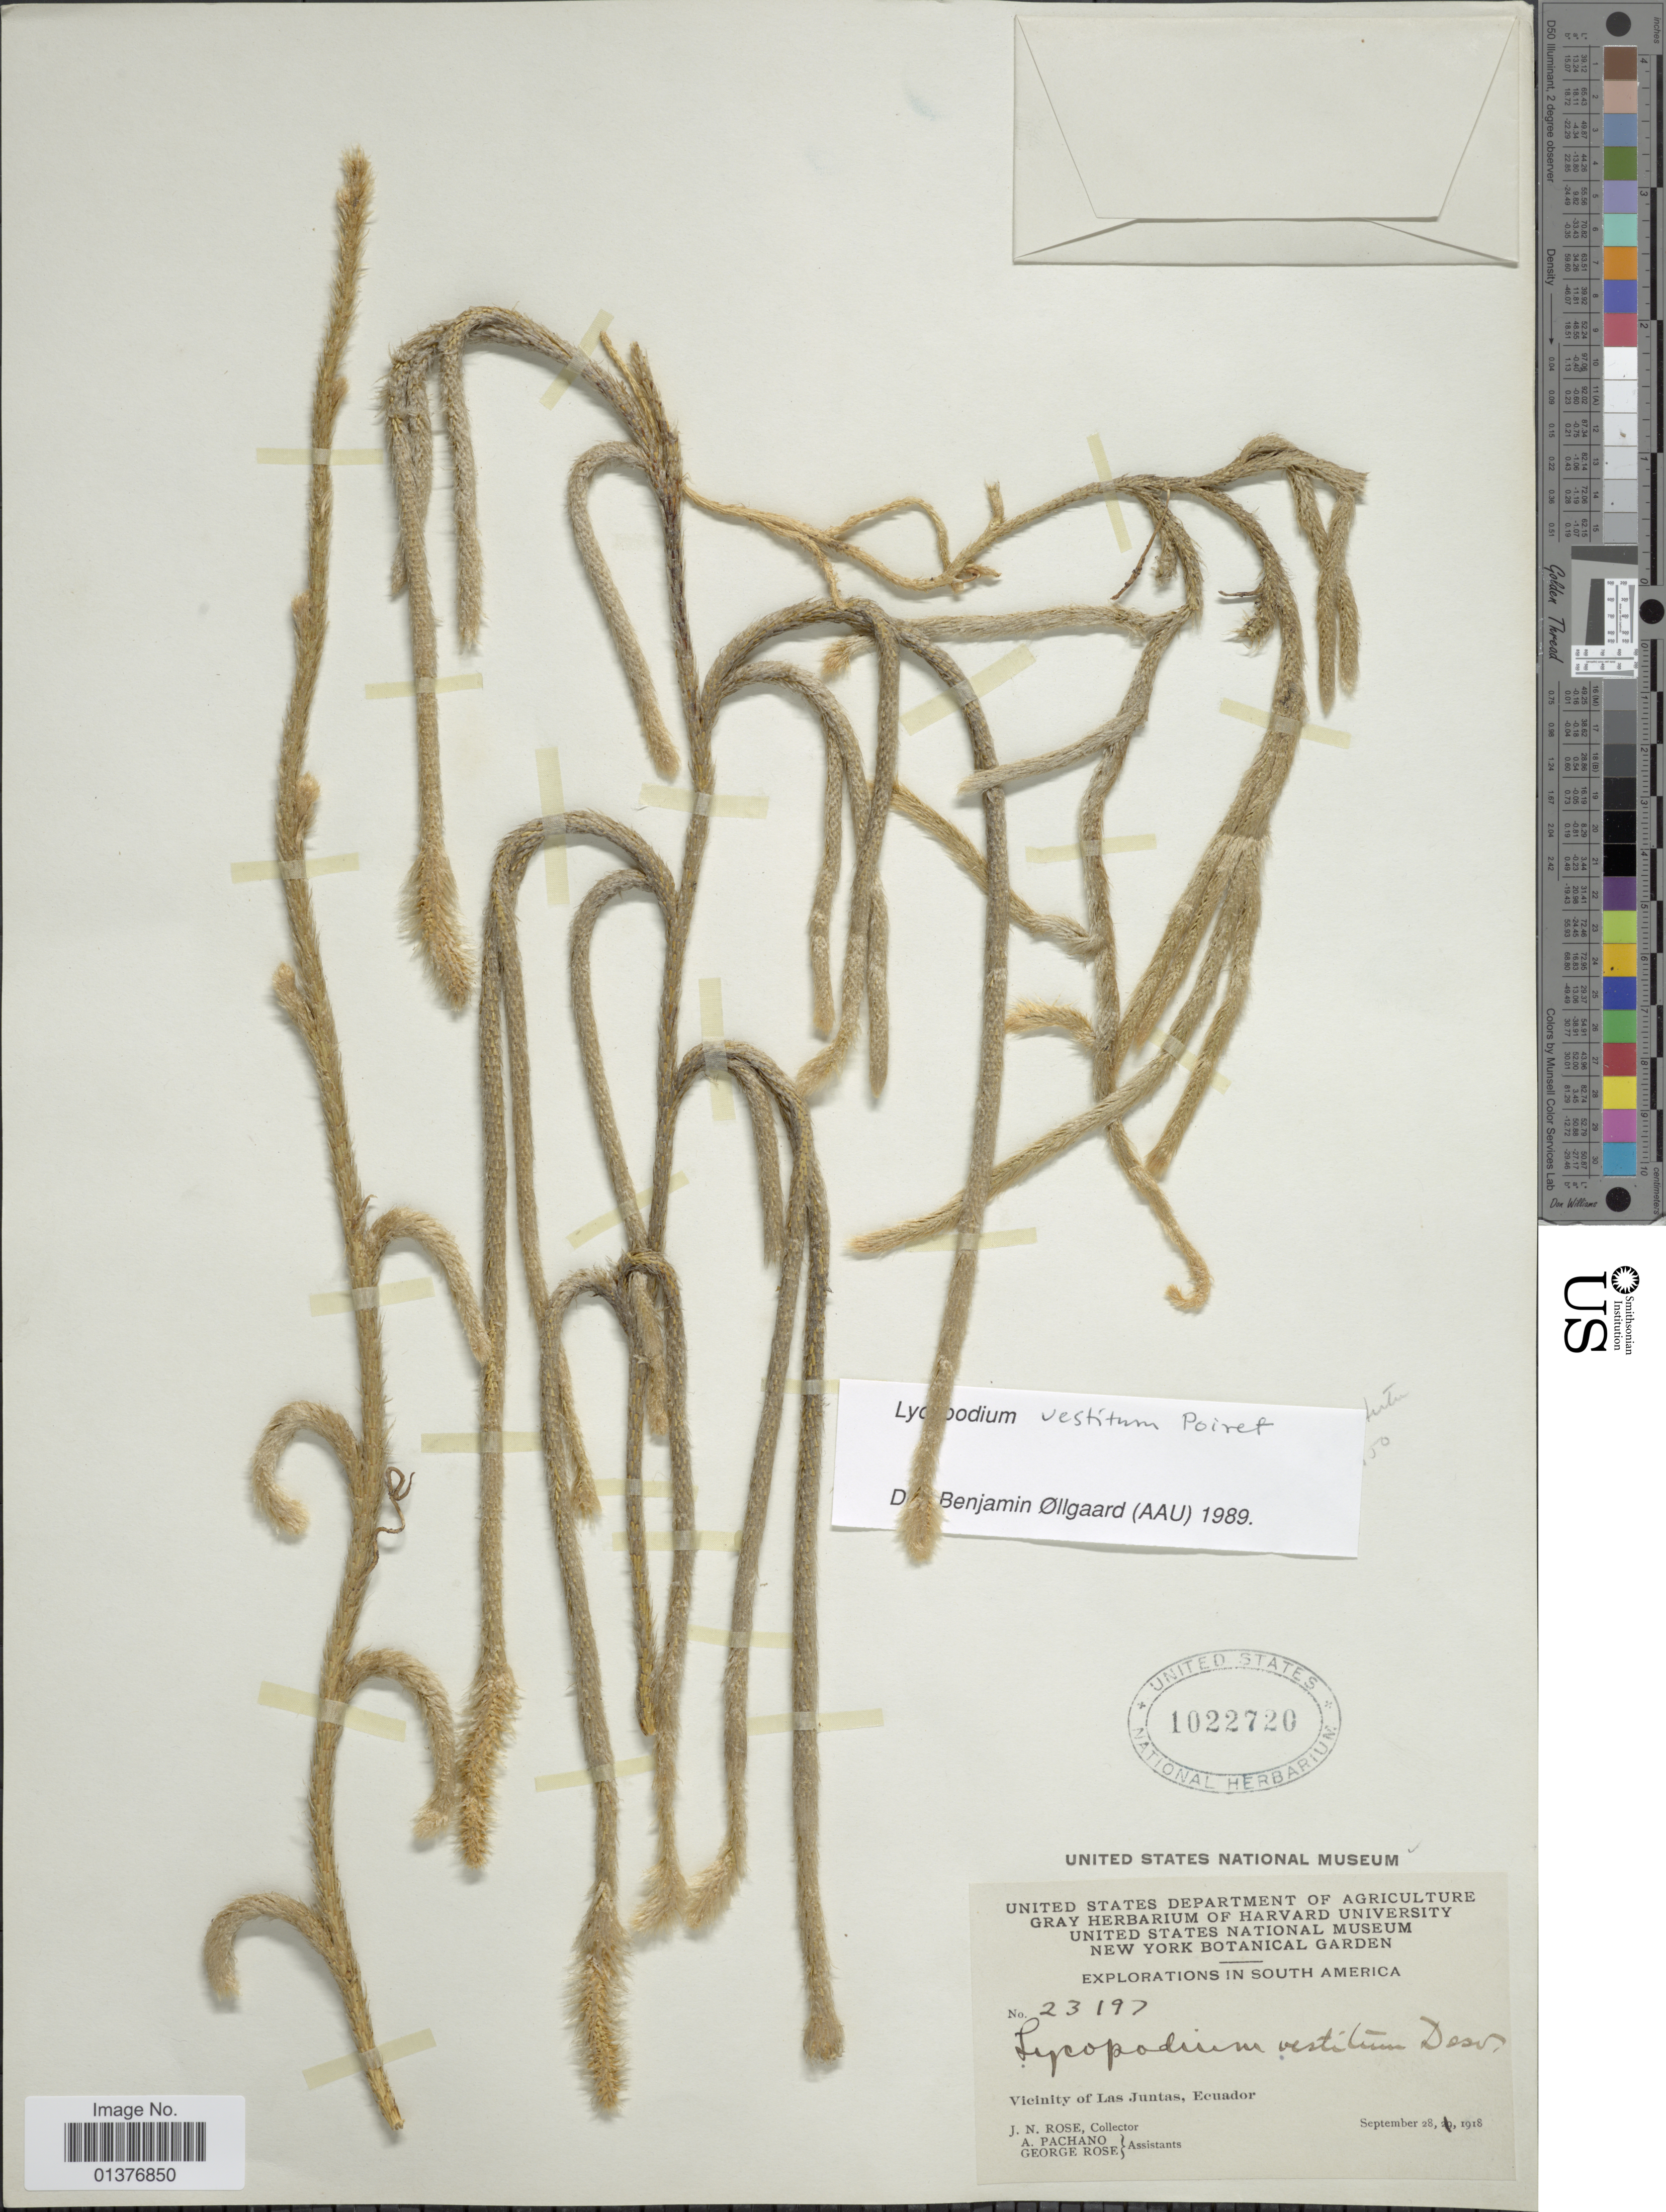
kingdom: Plantae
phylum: Tracheophyta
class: Lycopodiopsida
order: Lycopodiales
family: Lycopodiaceae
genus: Lycopodium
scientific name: Lycopodium vestitum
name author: Desv. ex Poir.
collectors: J. N. Rose, A. Pachano & G. Rose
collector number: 23197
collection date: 1918-09-28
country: Ecuador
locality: Vicinity of Las Juntas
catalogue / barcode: US 1022720